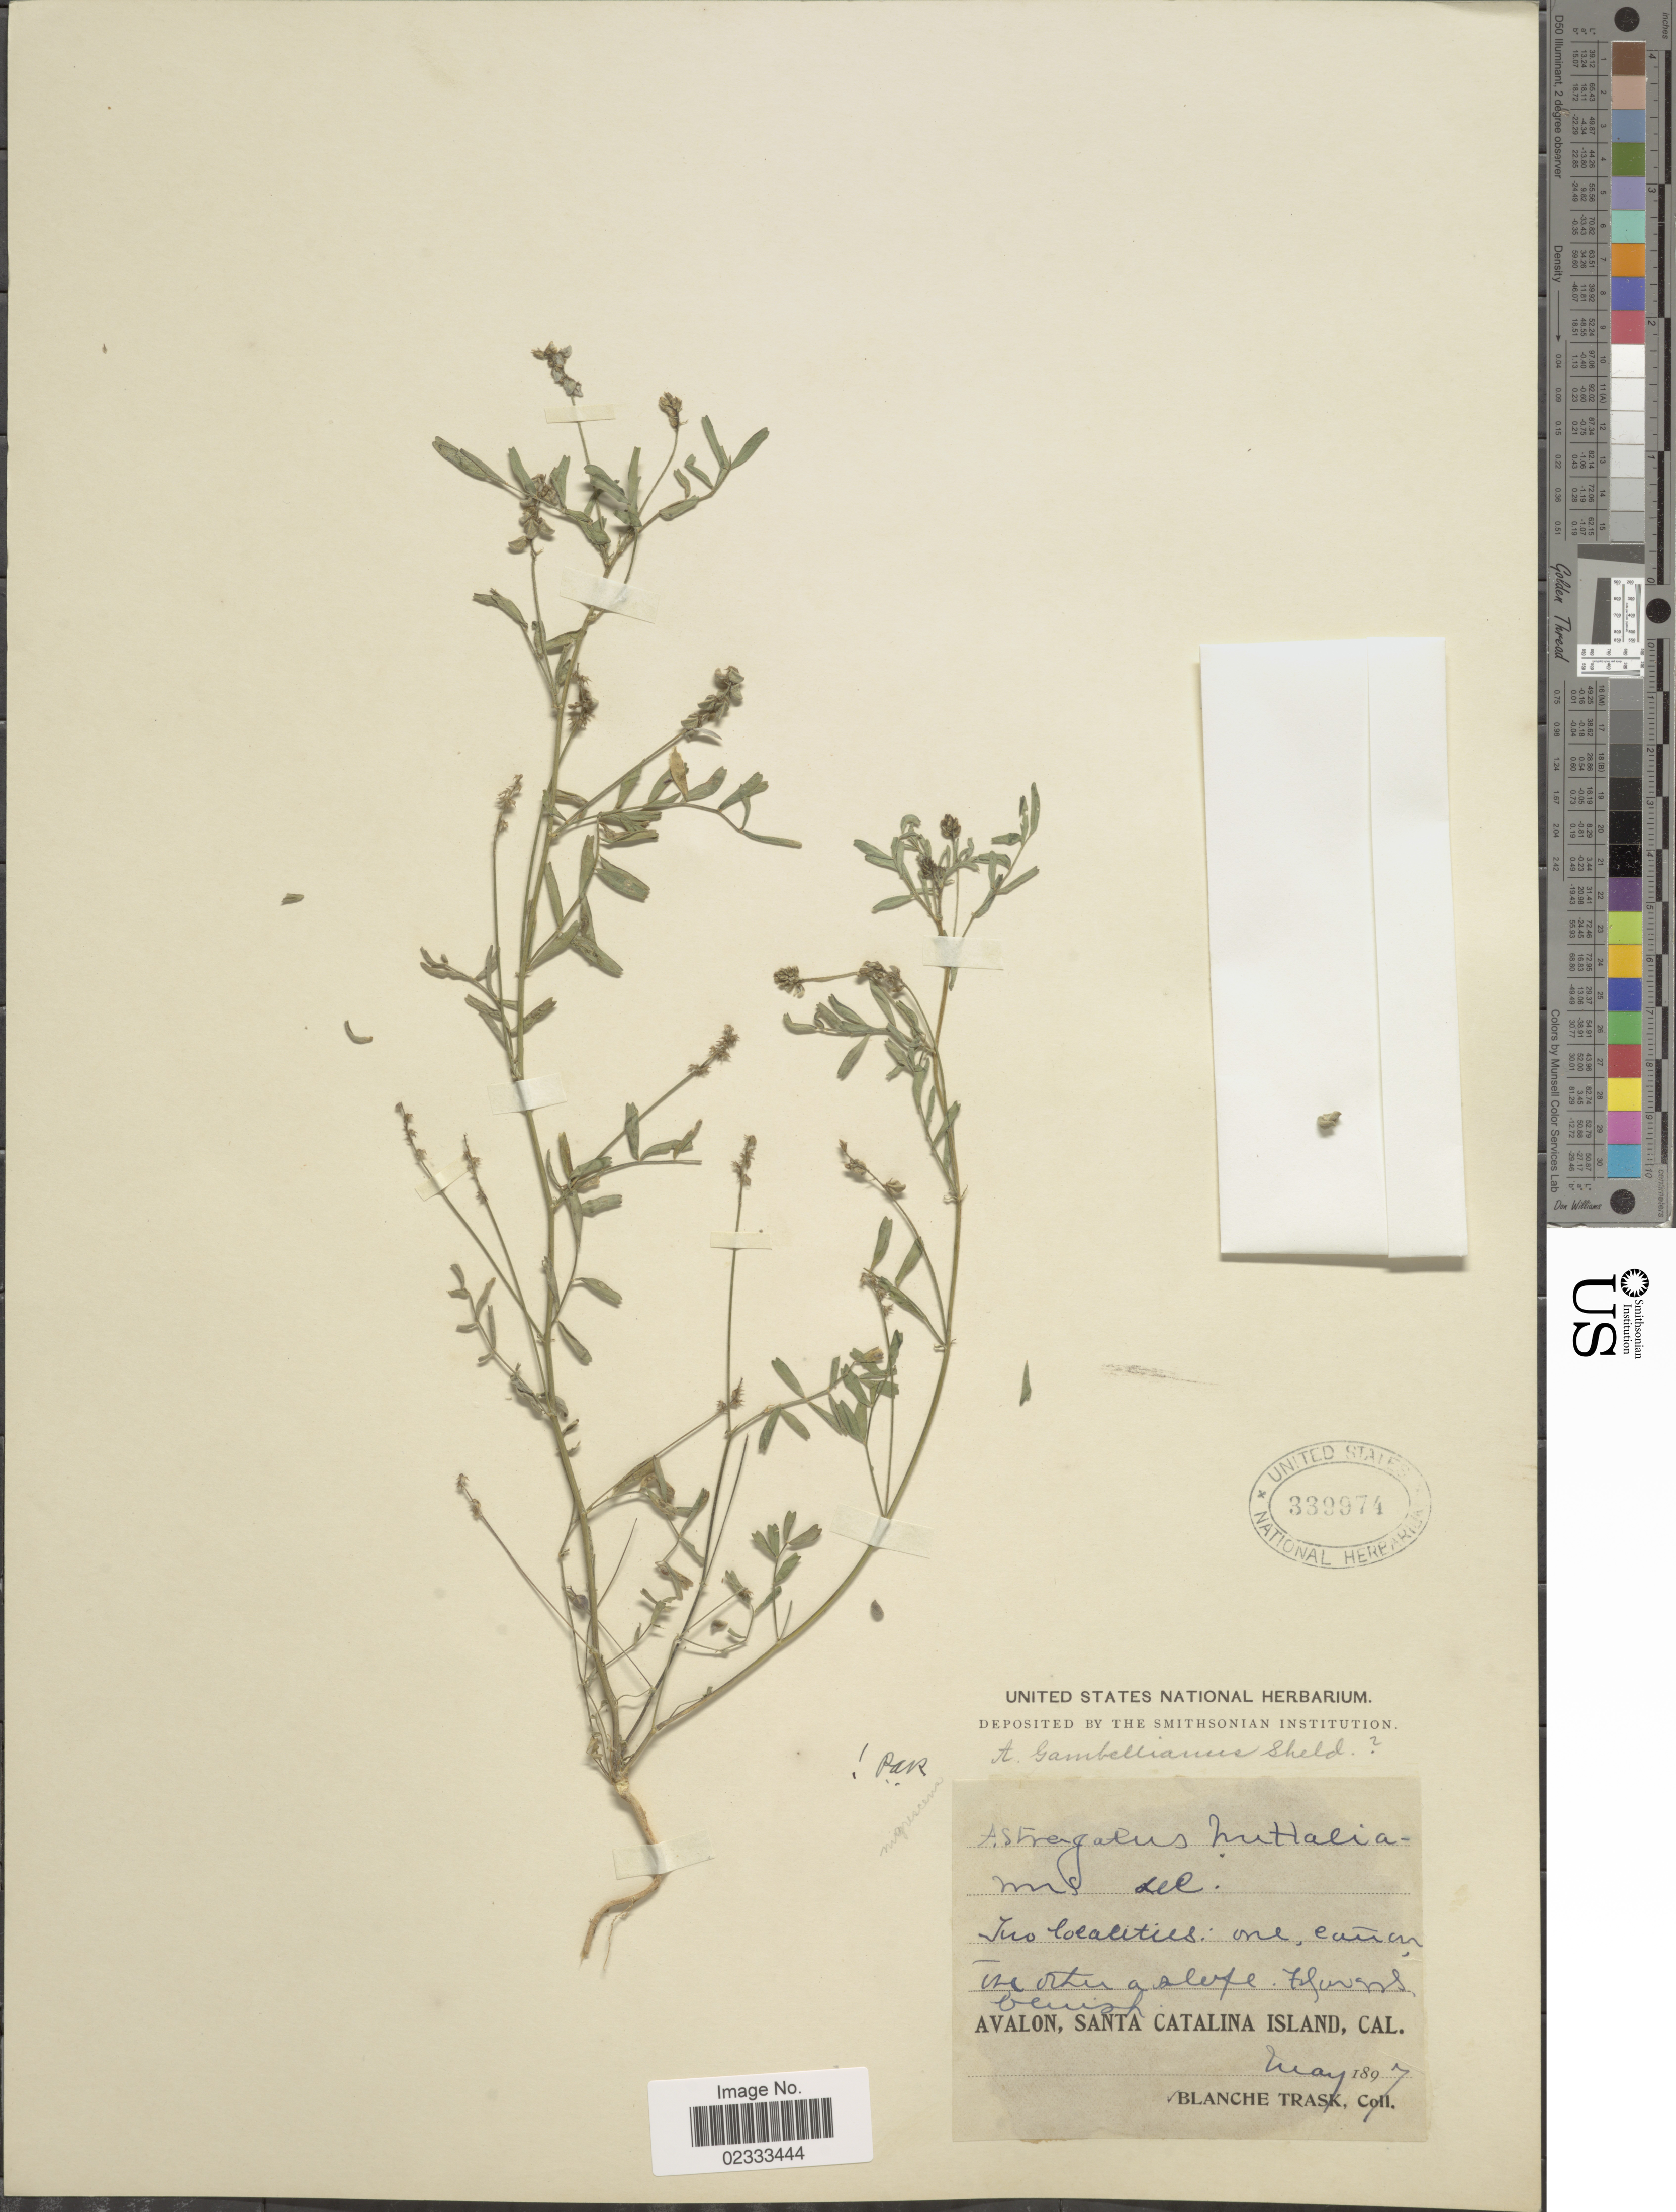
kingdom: Plantae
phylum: Tracheophyta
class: Magnoliopsida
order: Fabales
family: Fabaceae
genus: Astragalus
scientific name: Astragalus nigrescens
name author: Pall.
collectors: B. Trask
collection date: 1897-05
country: United States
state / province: California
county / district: Los Angeles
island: Santa Catalina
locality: Avalon, Santa Catalina Island, two localities: one, canon, the other, a slope.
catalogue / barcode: US 339974